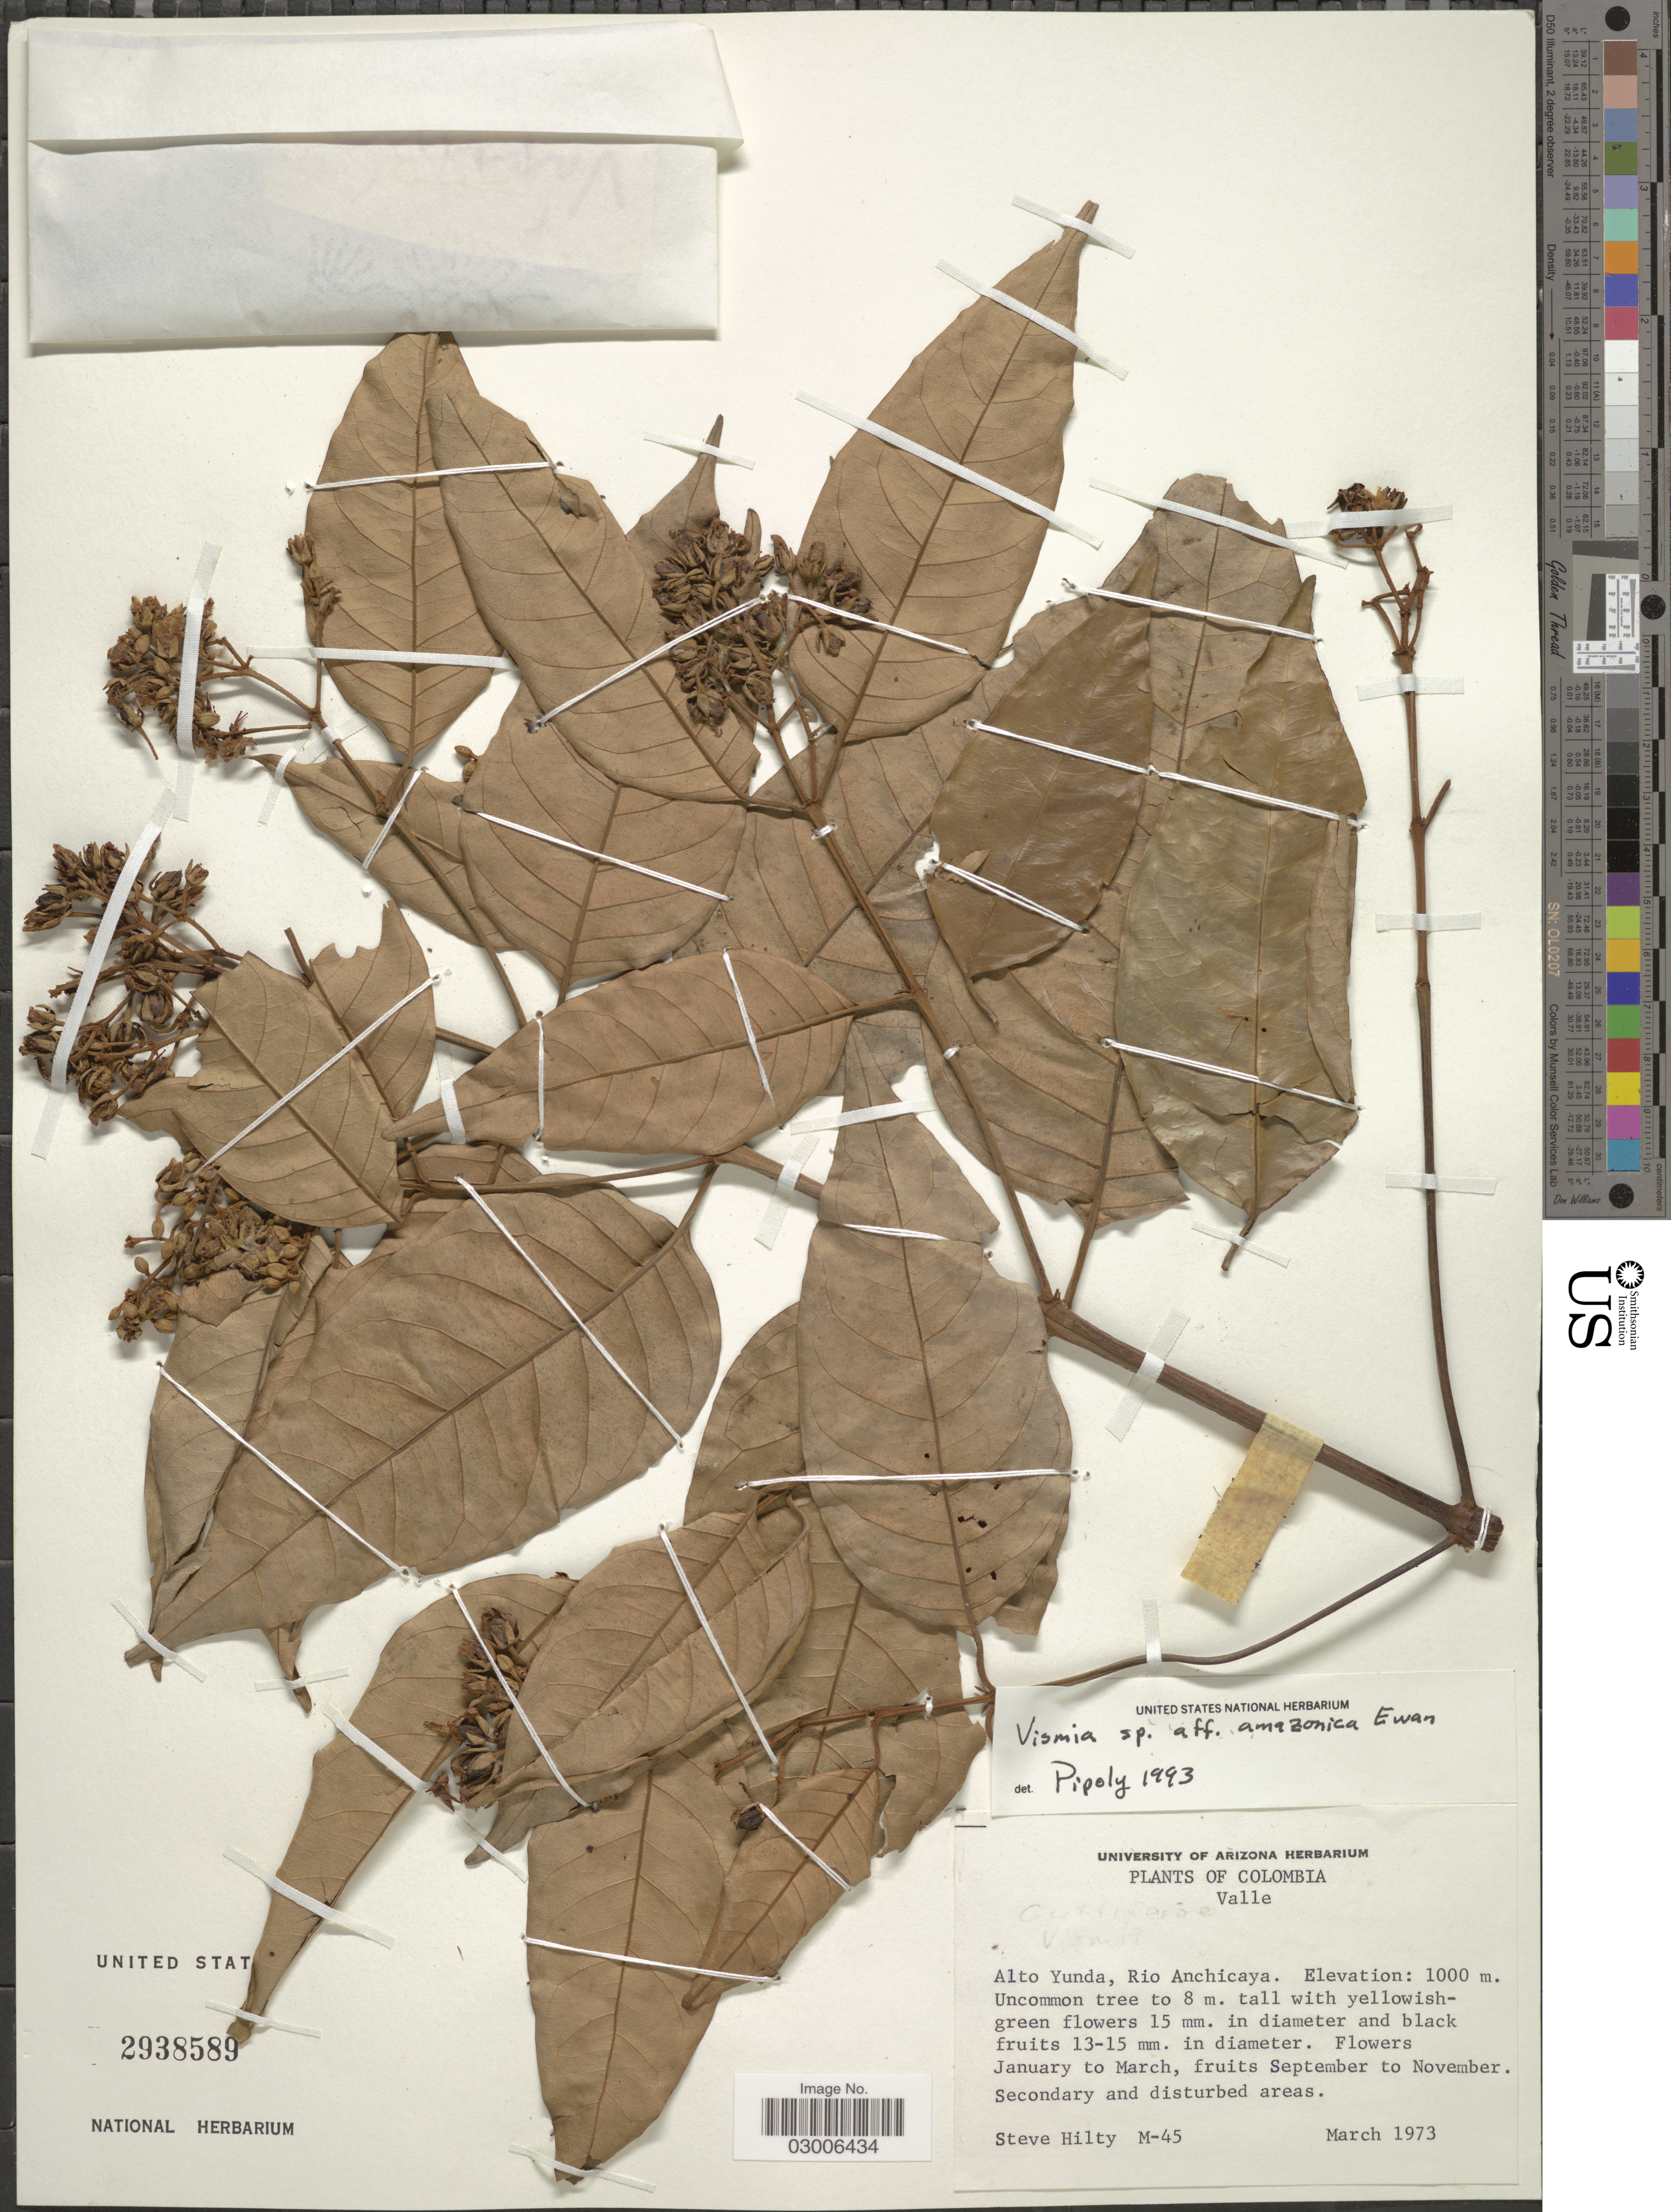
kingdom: Plantae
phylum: Tracheophyta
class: Magnoliopsida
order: Malpighiales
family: Hypericaceae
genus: Vismia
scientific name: Vismia amazonica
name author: Ewan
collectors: S. Hilty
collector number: M-45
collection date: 1973-03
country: Colombia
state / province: Valle del Cauca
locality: Alto Yunda, Rio Anchicaya.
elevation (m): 1000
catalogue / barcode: US 2938589